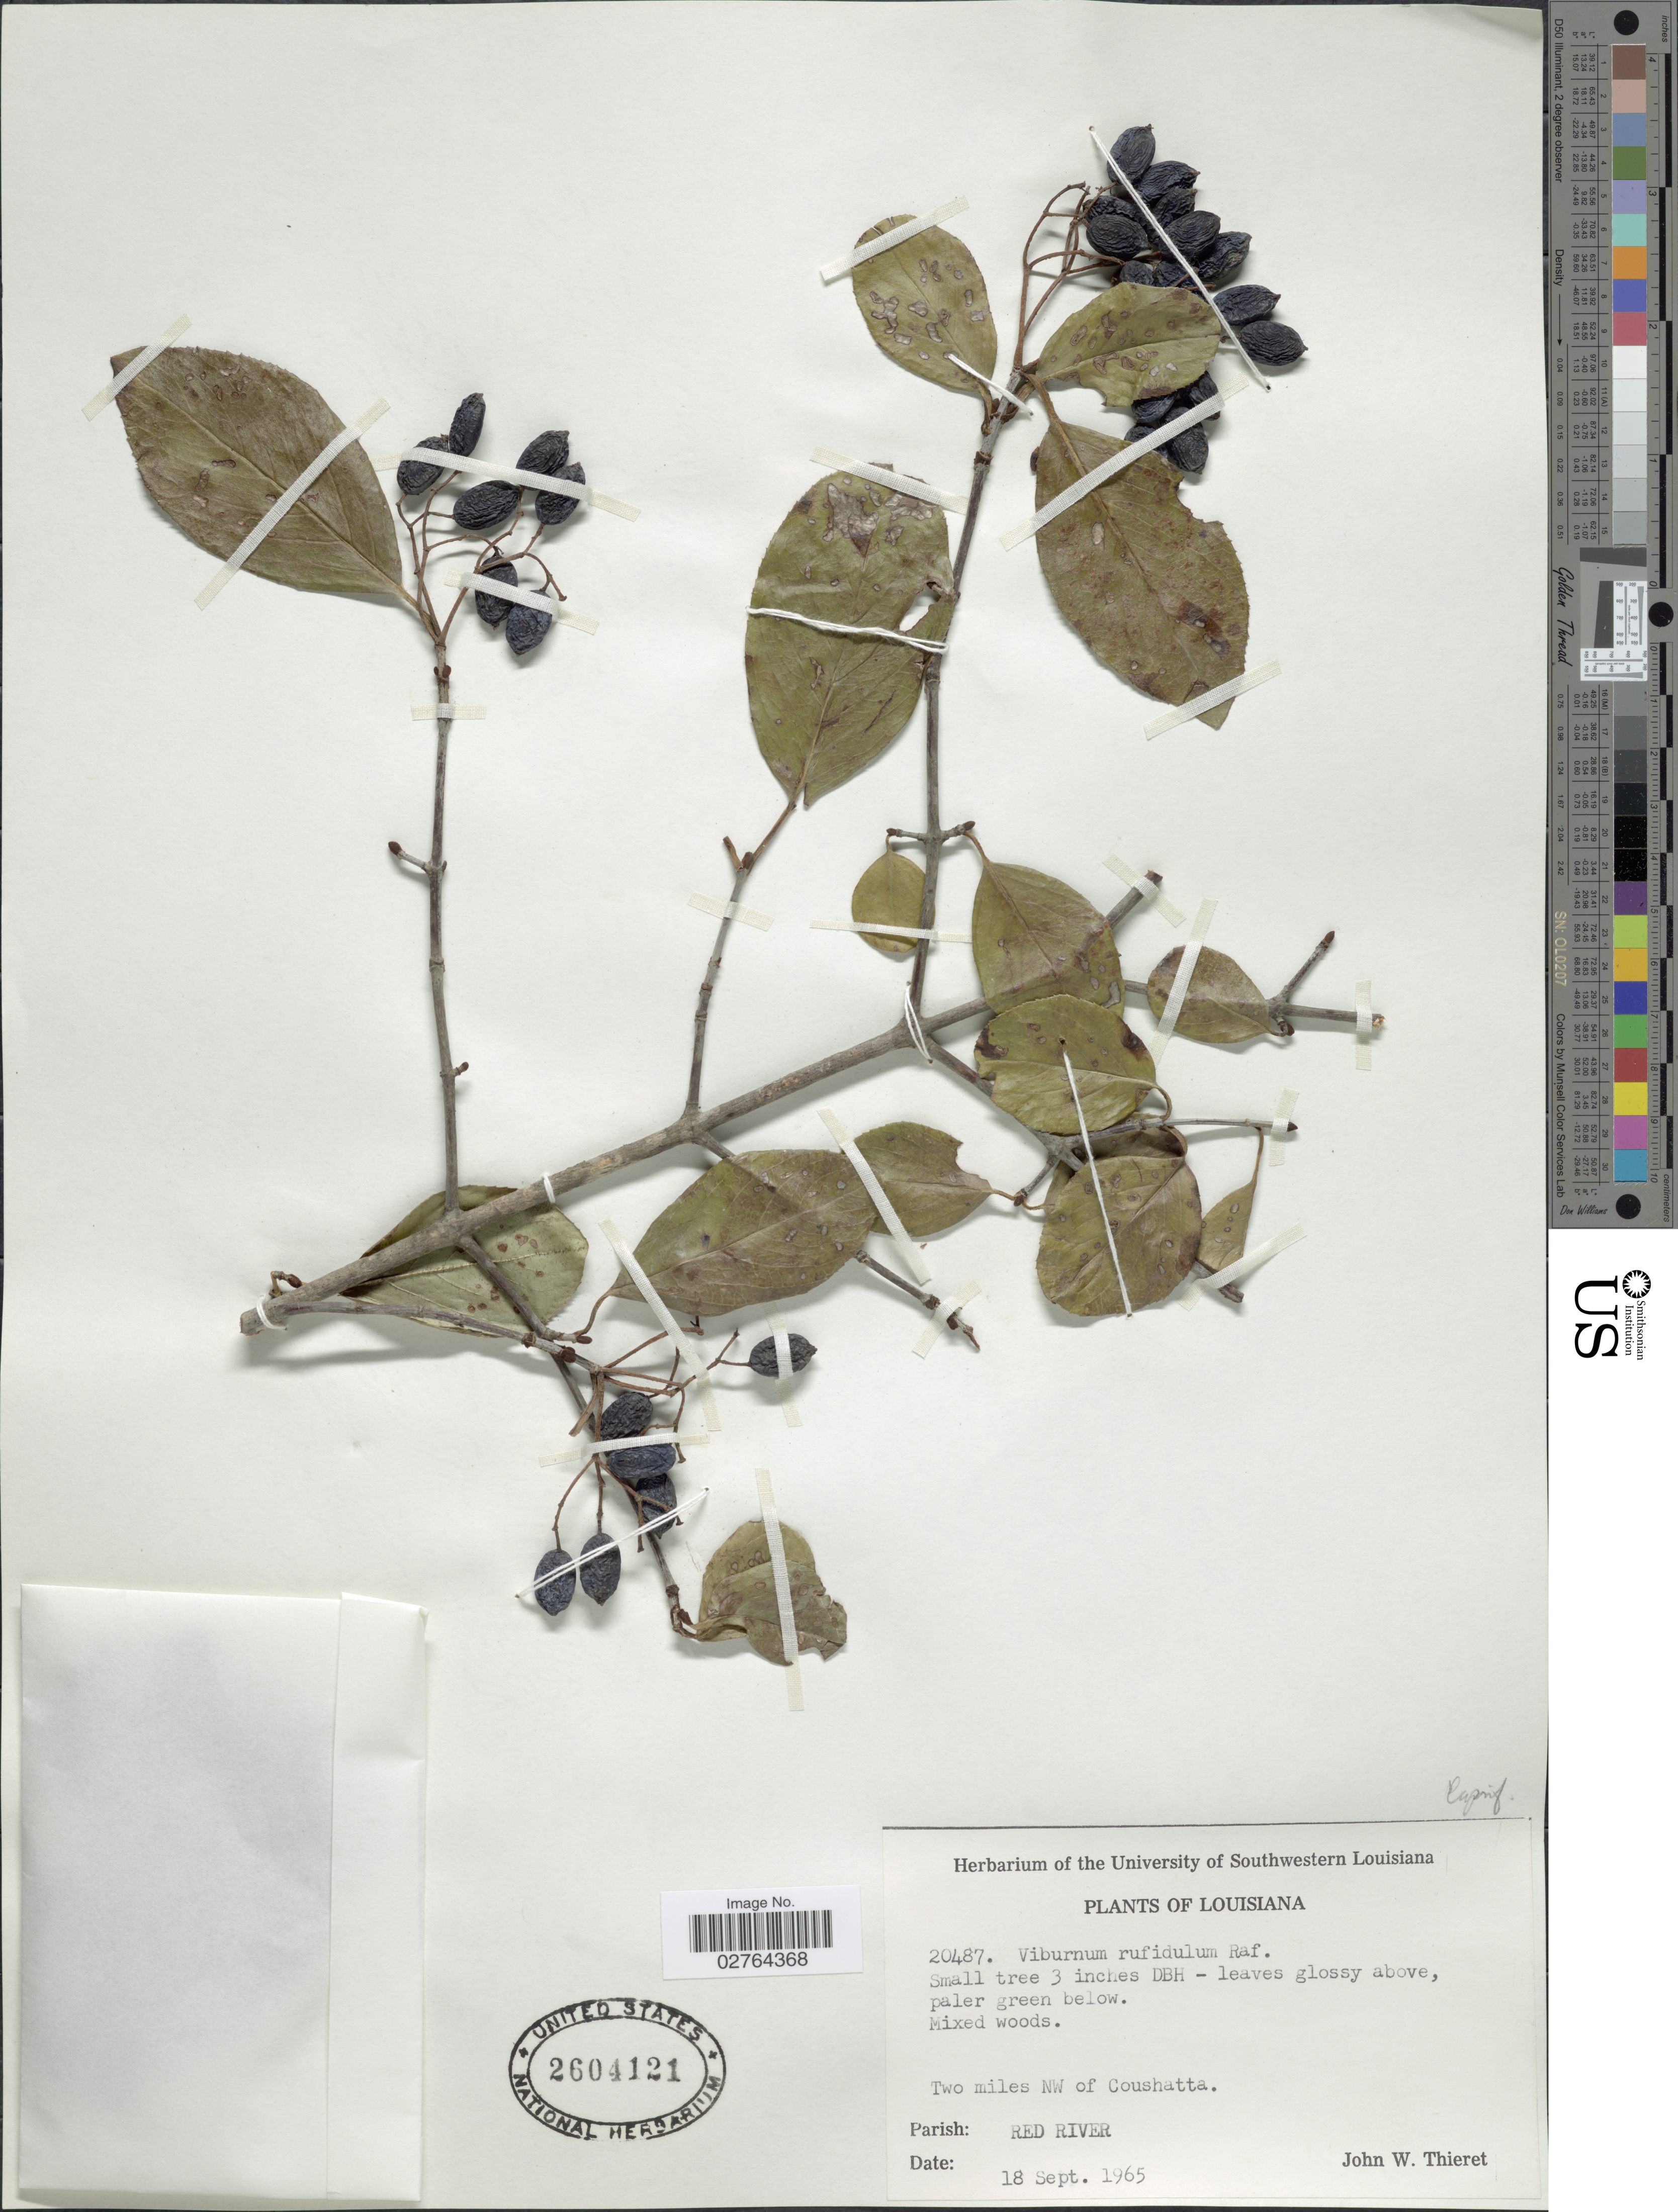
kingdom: Plantae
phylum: Tracheophyta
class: Magnoliopsida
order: Dipsacales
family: Viburnaceae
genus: Viburnum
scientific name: Viburnum rufidulum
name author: Raf.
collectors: J. W. Thieret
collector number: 20487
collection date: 1965-09-18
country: United States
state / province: Louisiana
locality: Two miles NW of Coushatta. Parish: Red River.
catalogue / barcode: US 2604121